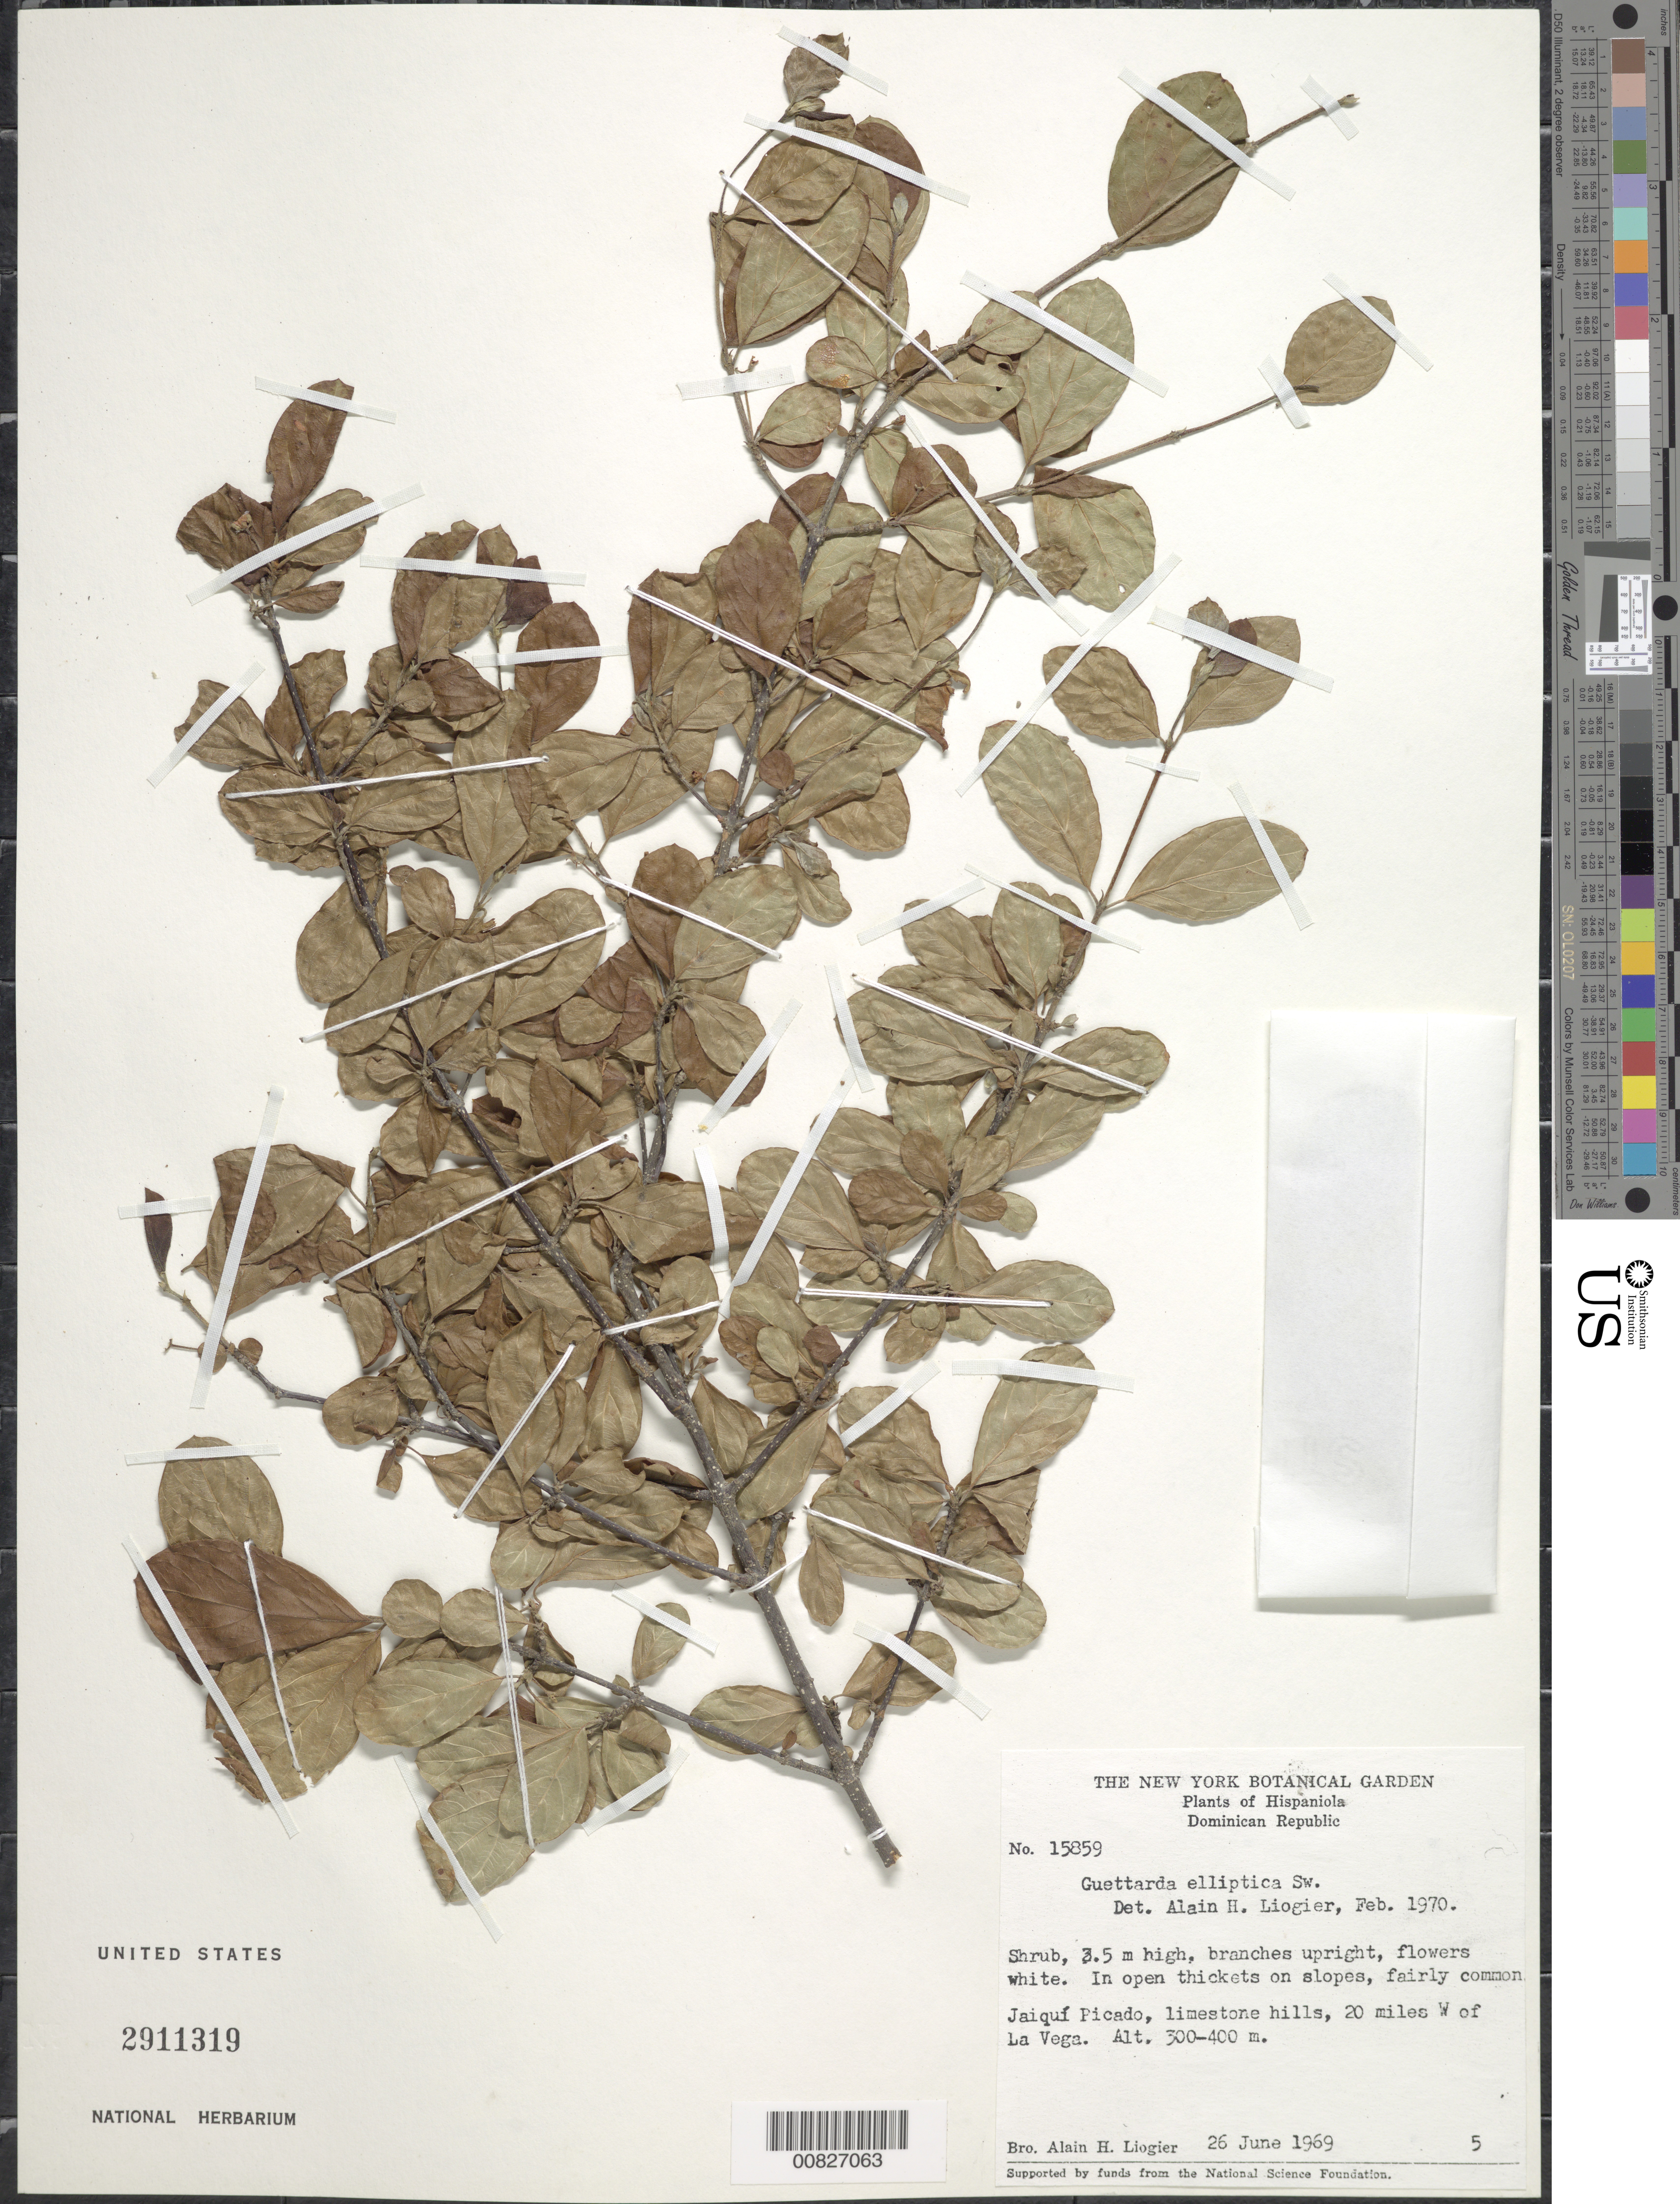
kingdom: Plantae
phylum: Tracheophyta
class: Magnoliopsida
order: Gentianales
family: Rubiaceae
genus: Guettarda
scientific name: Guettarda elliptica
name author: Sw.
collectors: A. H. Liogier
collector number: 15859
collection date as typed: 26 Jun 1969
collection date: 1969-06-26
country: Dominican Republic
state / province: La Vega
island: Hispaniola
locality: Jaiquí Picado, 20 miles W of La Vega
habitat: In open thickets on slopes of limestone hills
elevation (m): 300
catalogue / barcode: US 2911319